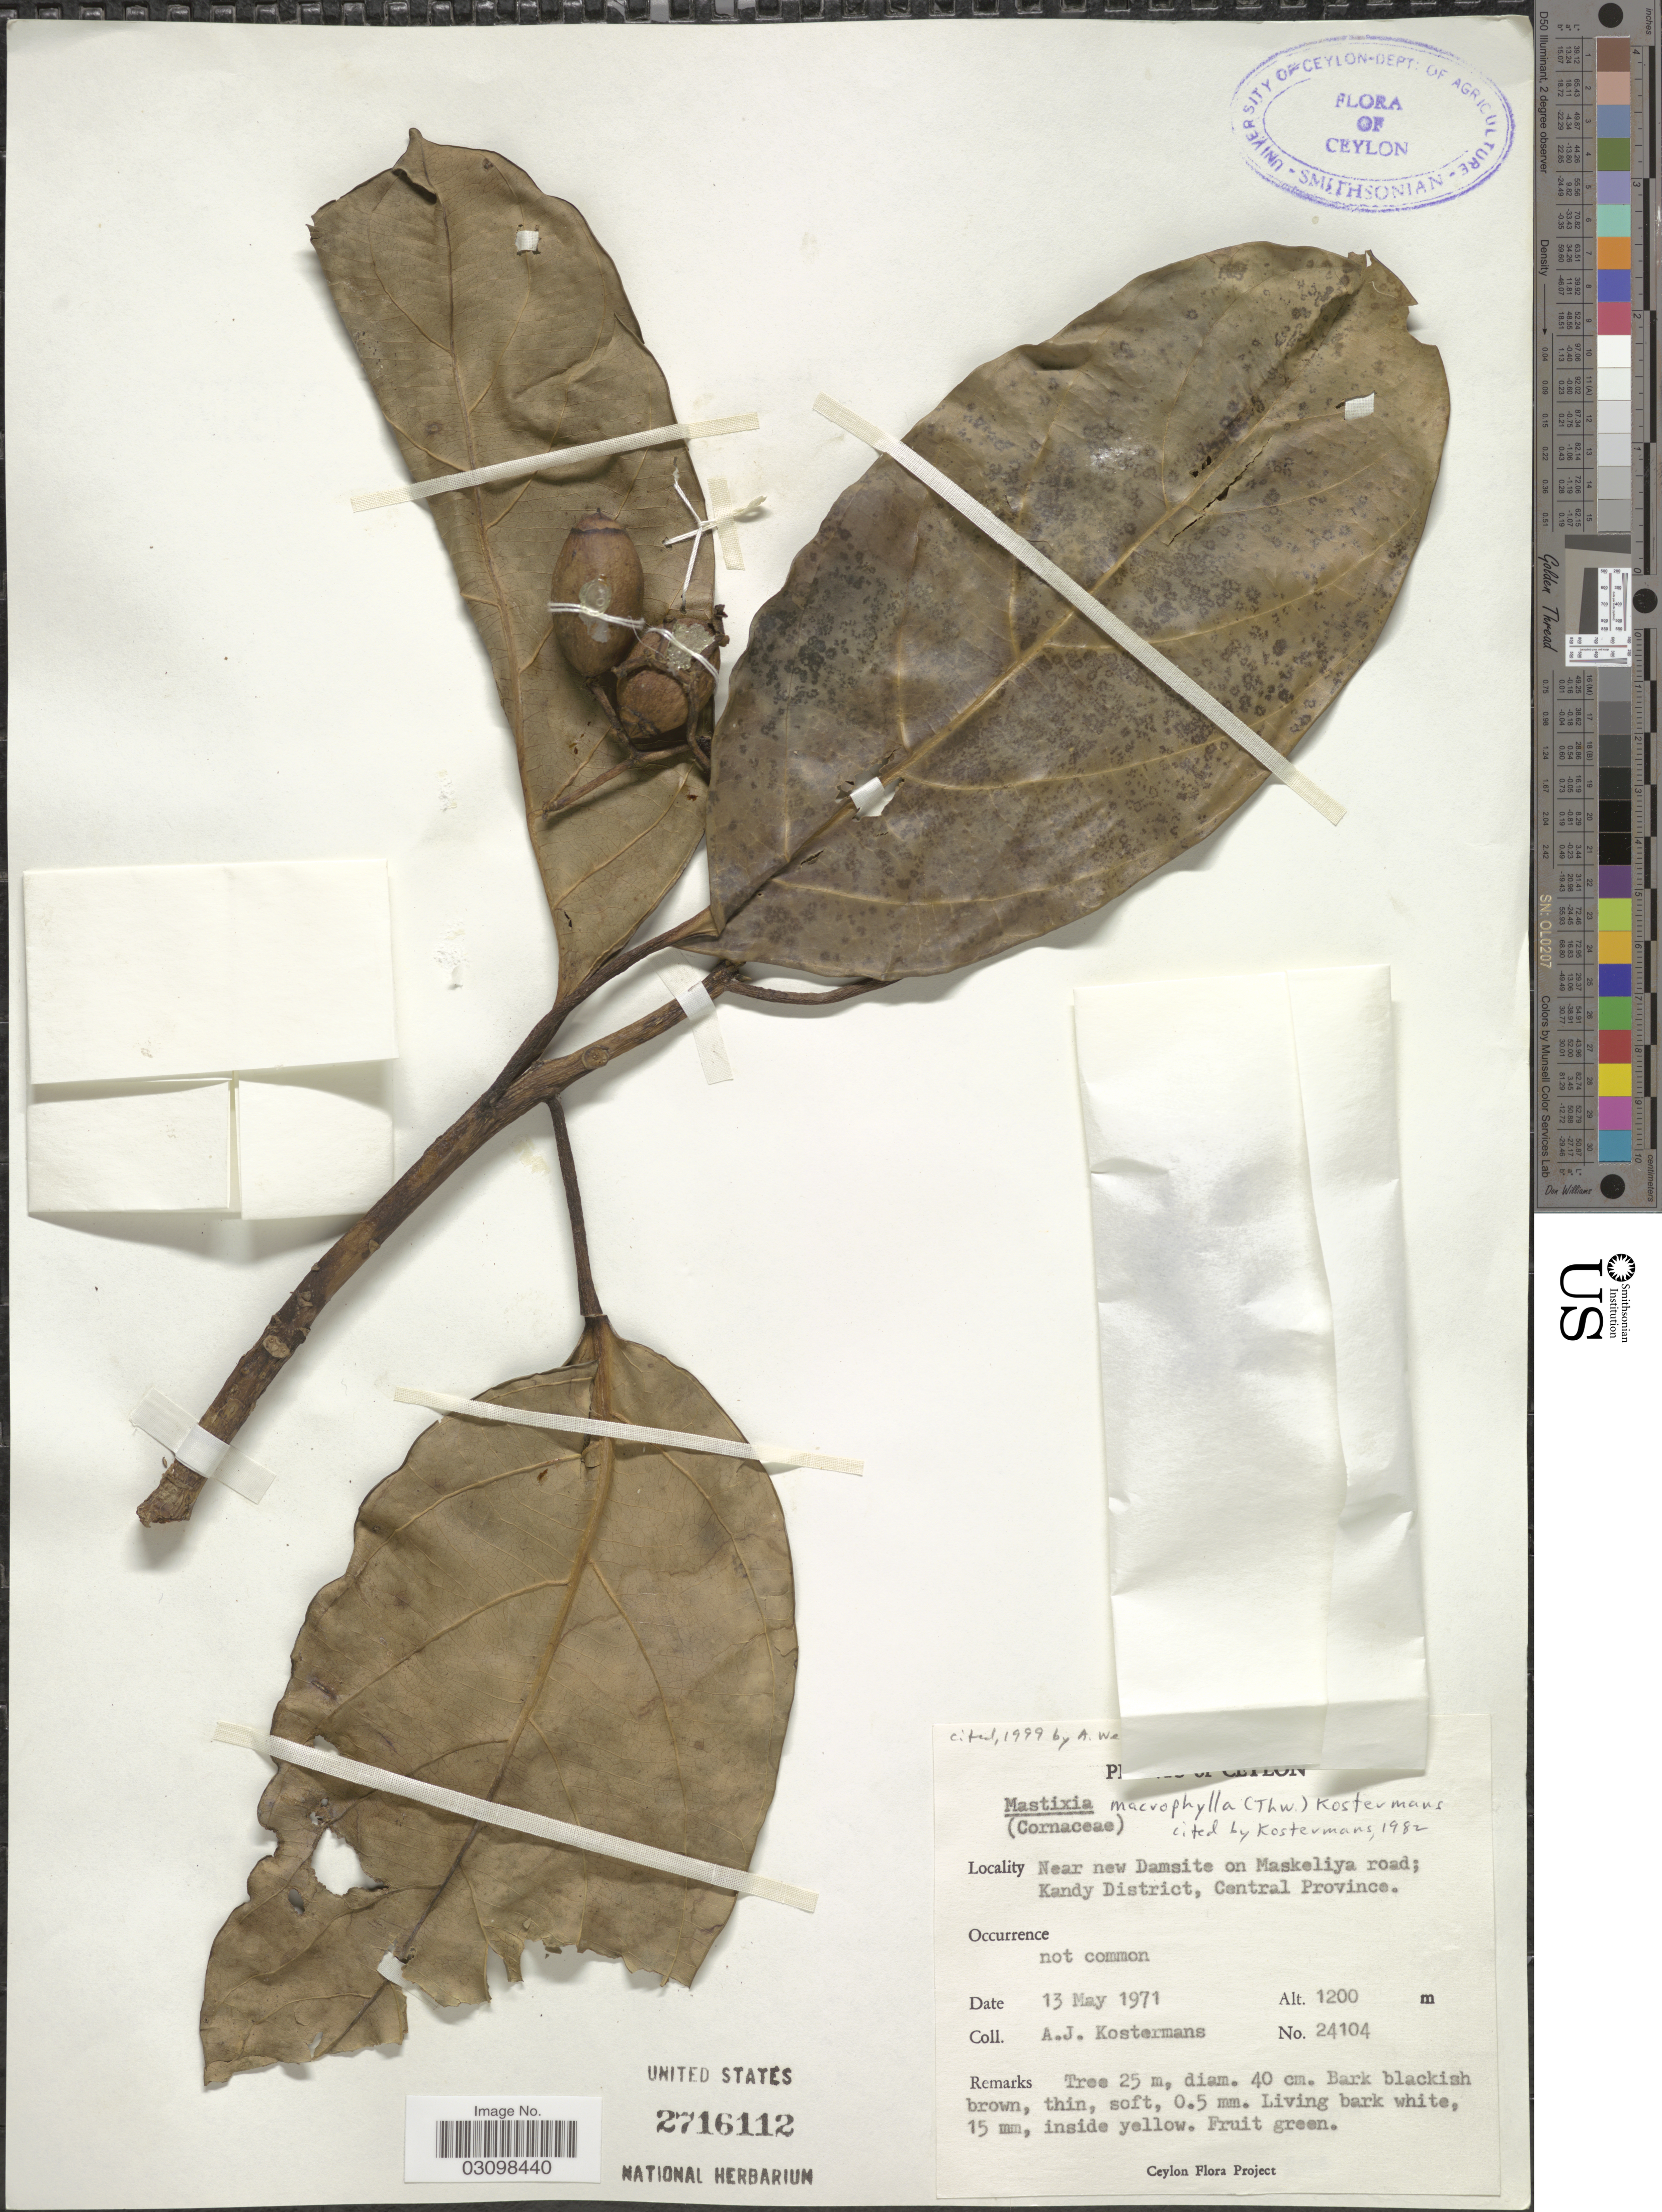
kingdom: Plantae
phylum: Tracheophyta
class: Magnoliopsida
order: Apiales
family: Araliaceae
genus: Oreopanax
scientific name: Oreopanax macrophyllus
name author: Decne. & Planch.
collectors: A. J. G. Kostermans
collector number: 24104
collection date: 1971-05-13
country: Sri Lanka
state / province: Central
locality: Ceylon. Near new Damsite on Maskeliya road; Kandy District.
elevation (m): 1200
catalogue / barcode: US 2716112